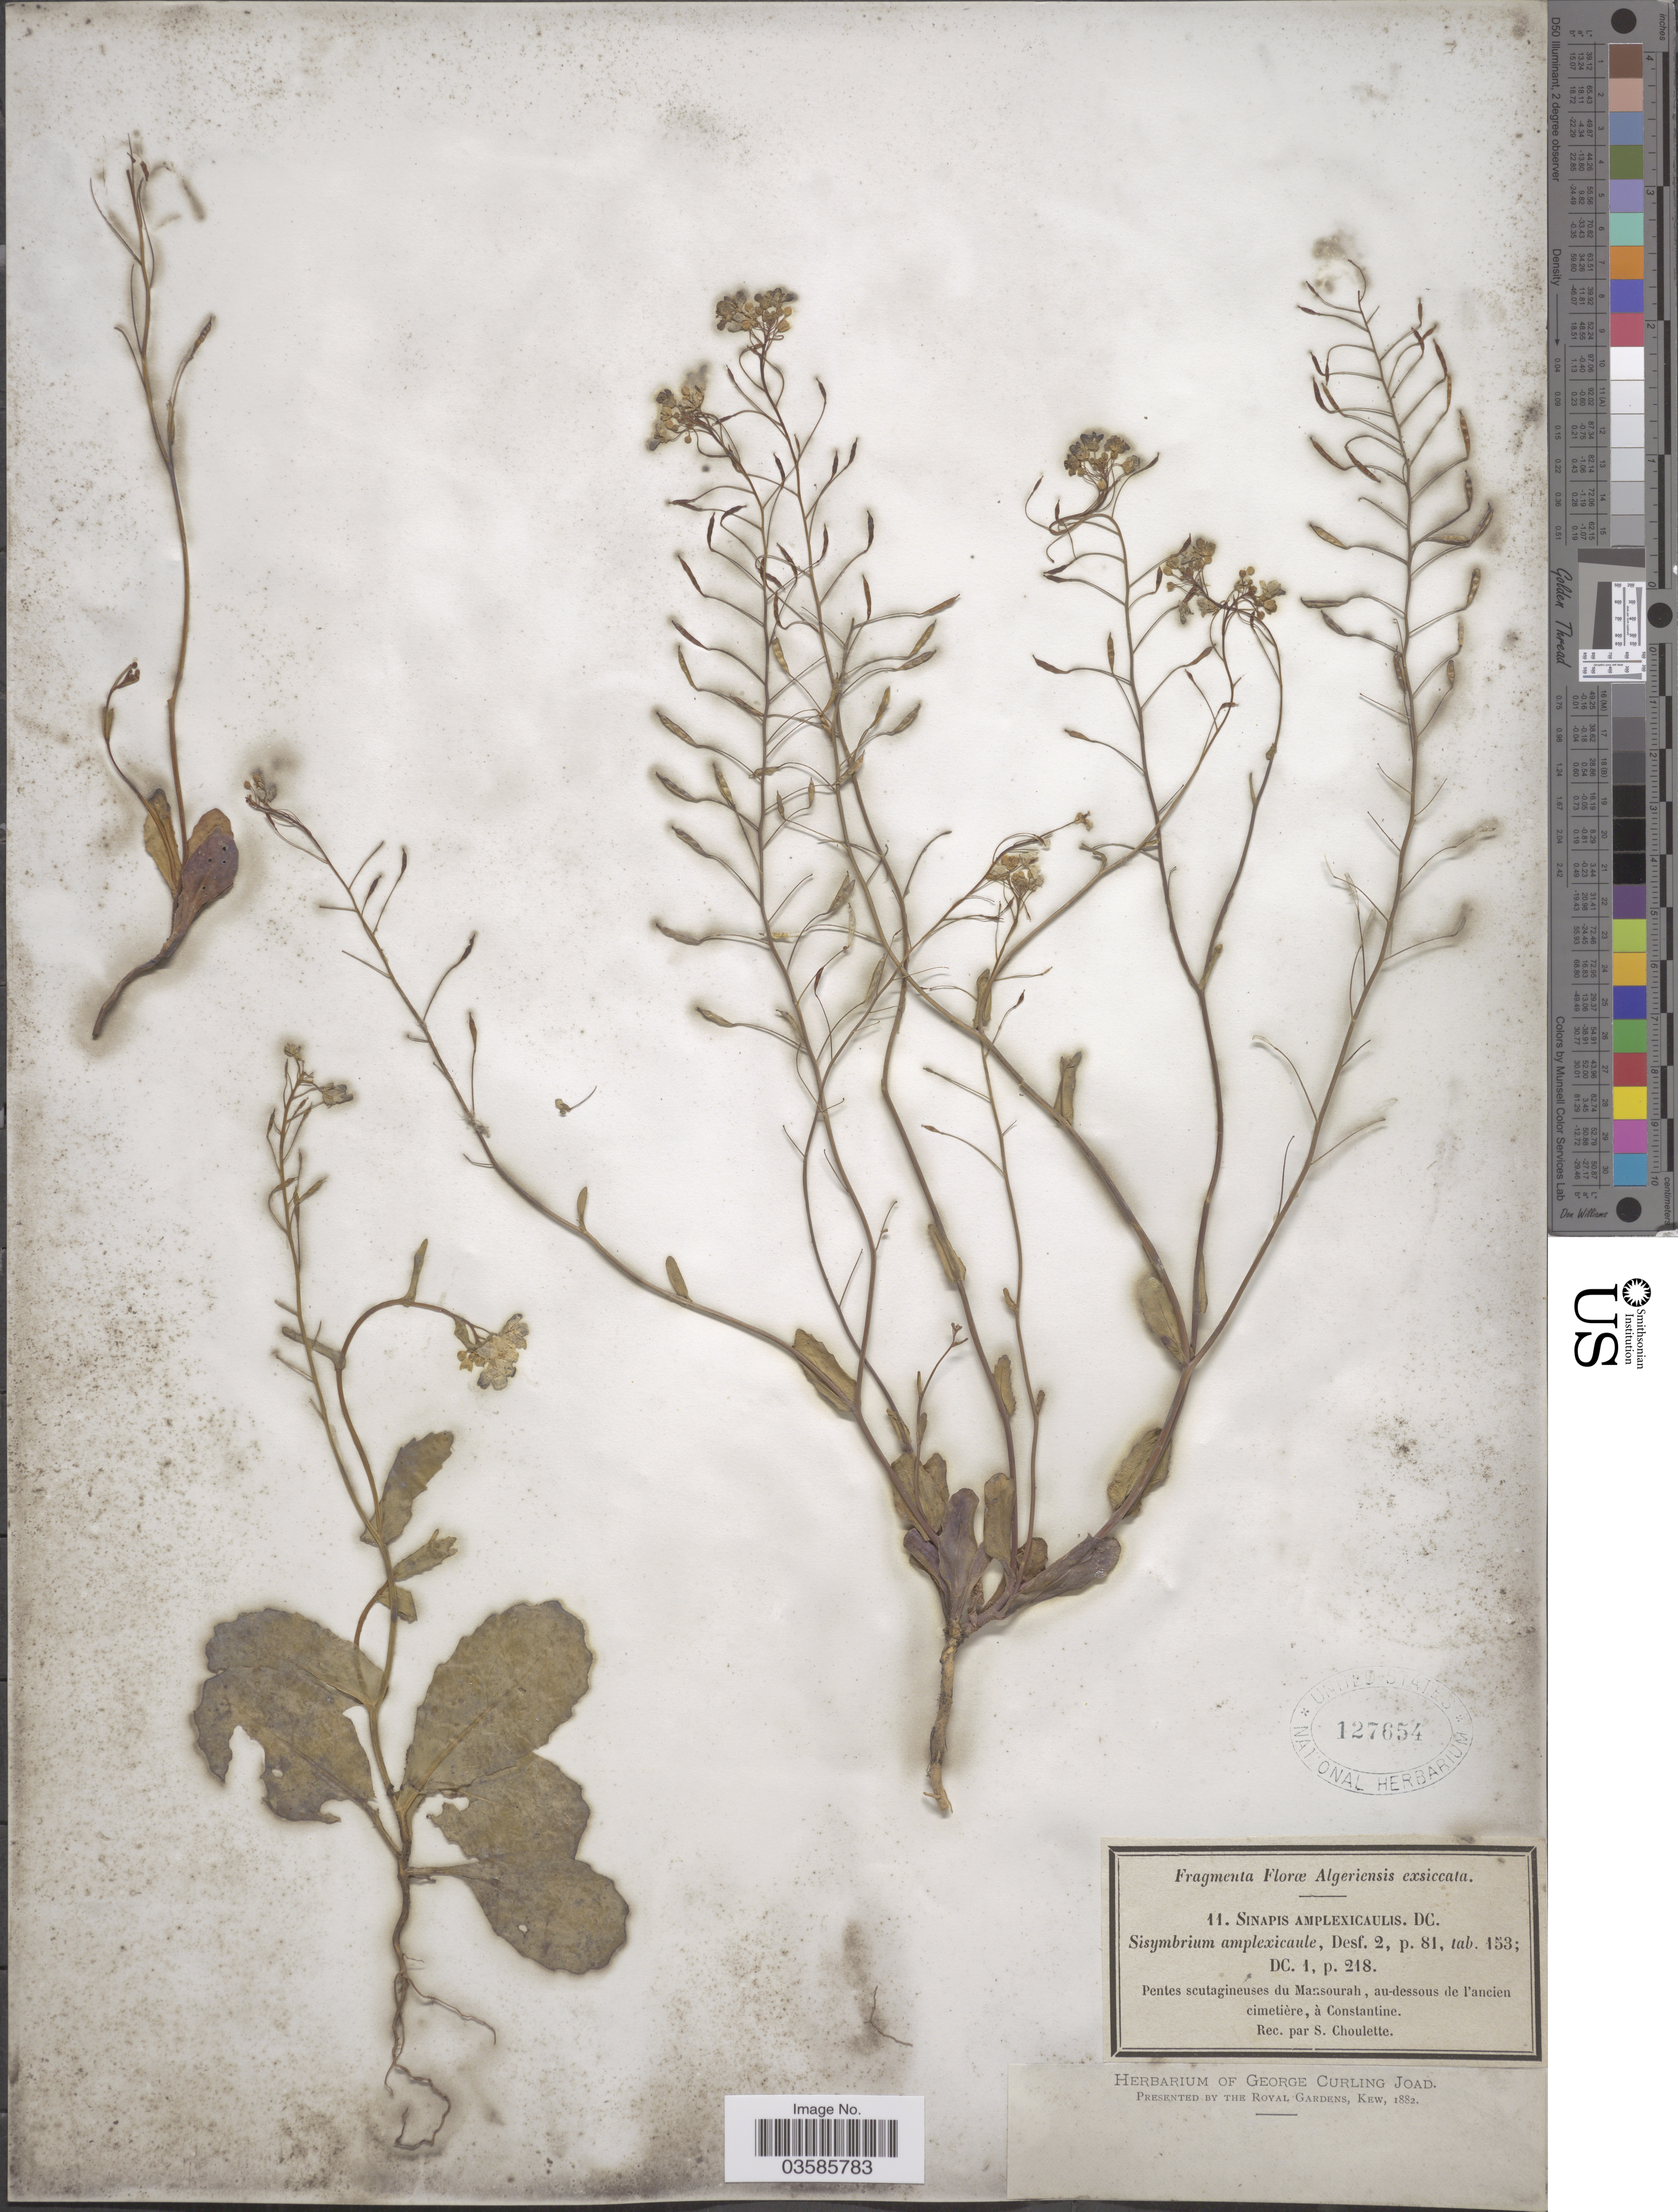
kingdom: Plantae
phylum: Tracheophyta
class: Magnoliopsida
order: Brassicales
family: Brassicaceae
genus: Brassica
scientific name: Brassica amplexicaulis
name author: (Desf.) Pomel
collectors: S. Choulette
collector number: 11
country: Algeria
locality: Algeriensis. Pentes scutagineuses du Mansourah, au-dessous de l'ancien cimetière, à Constantine.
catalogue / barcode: US 127654